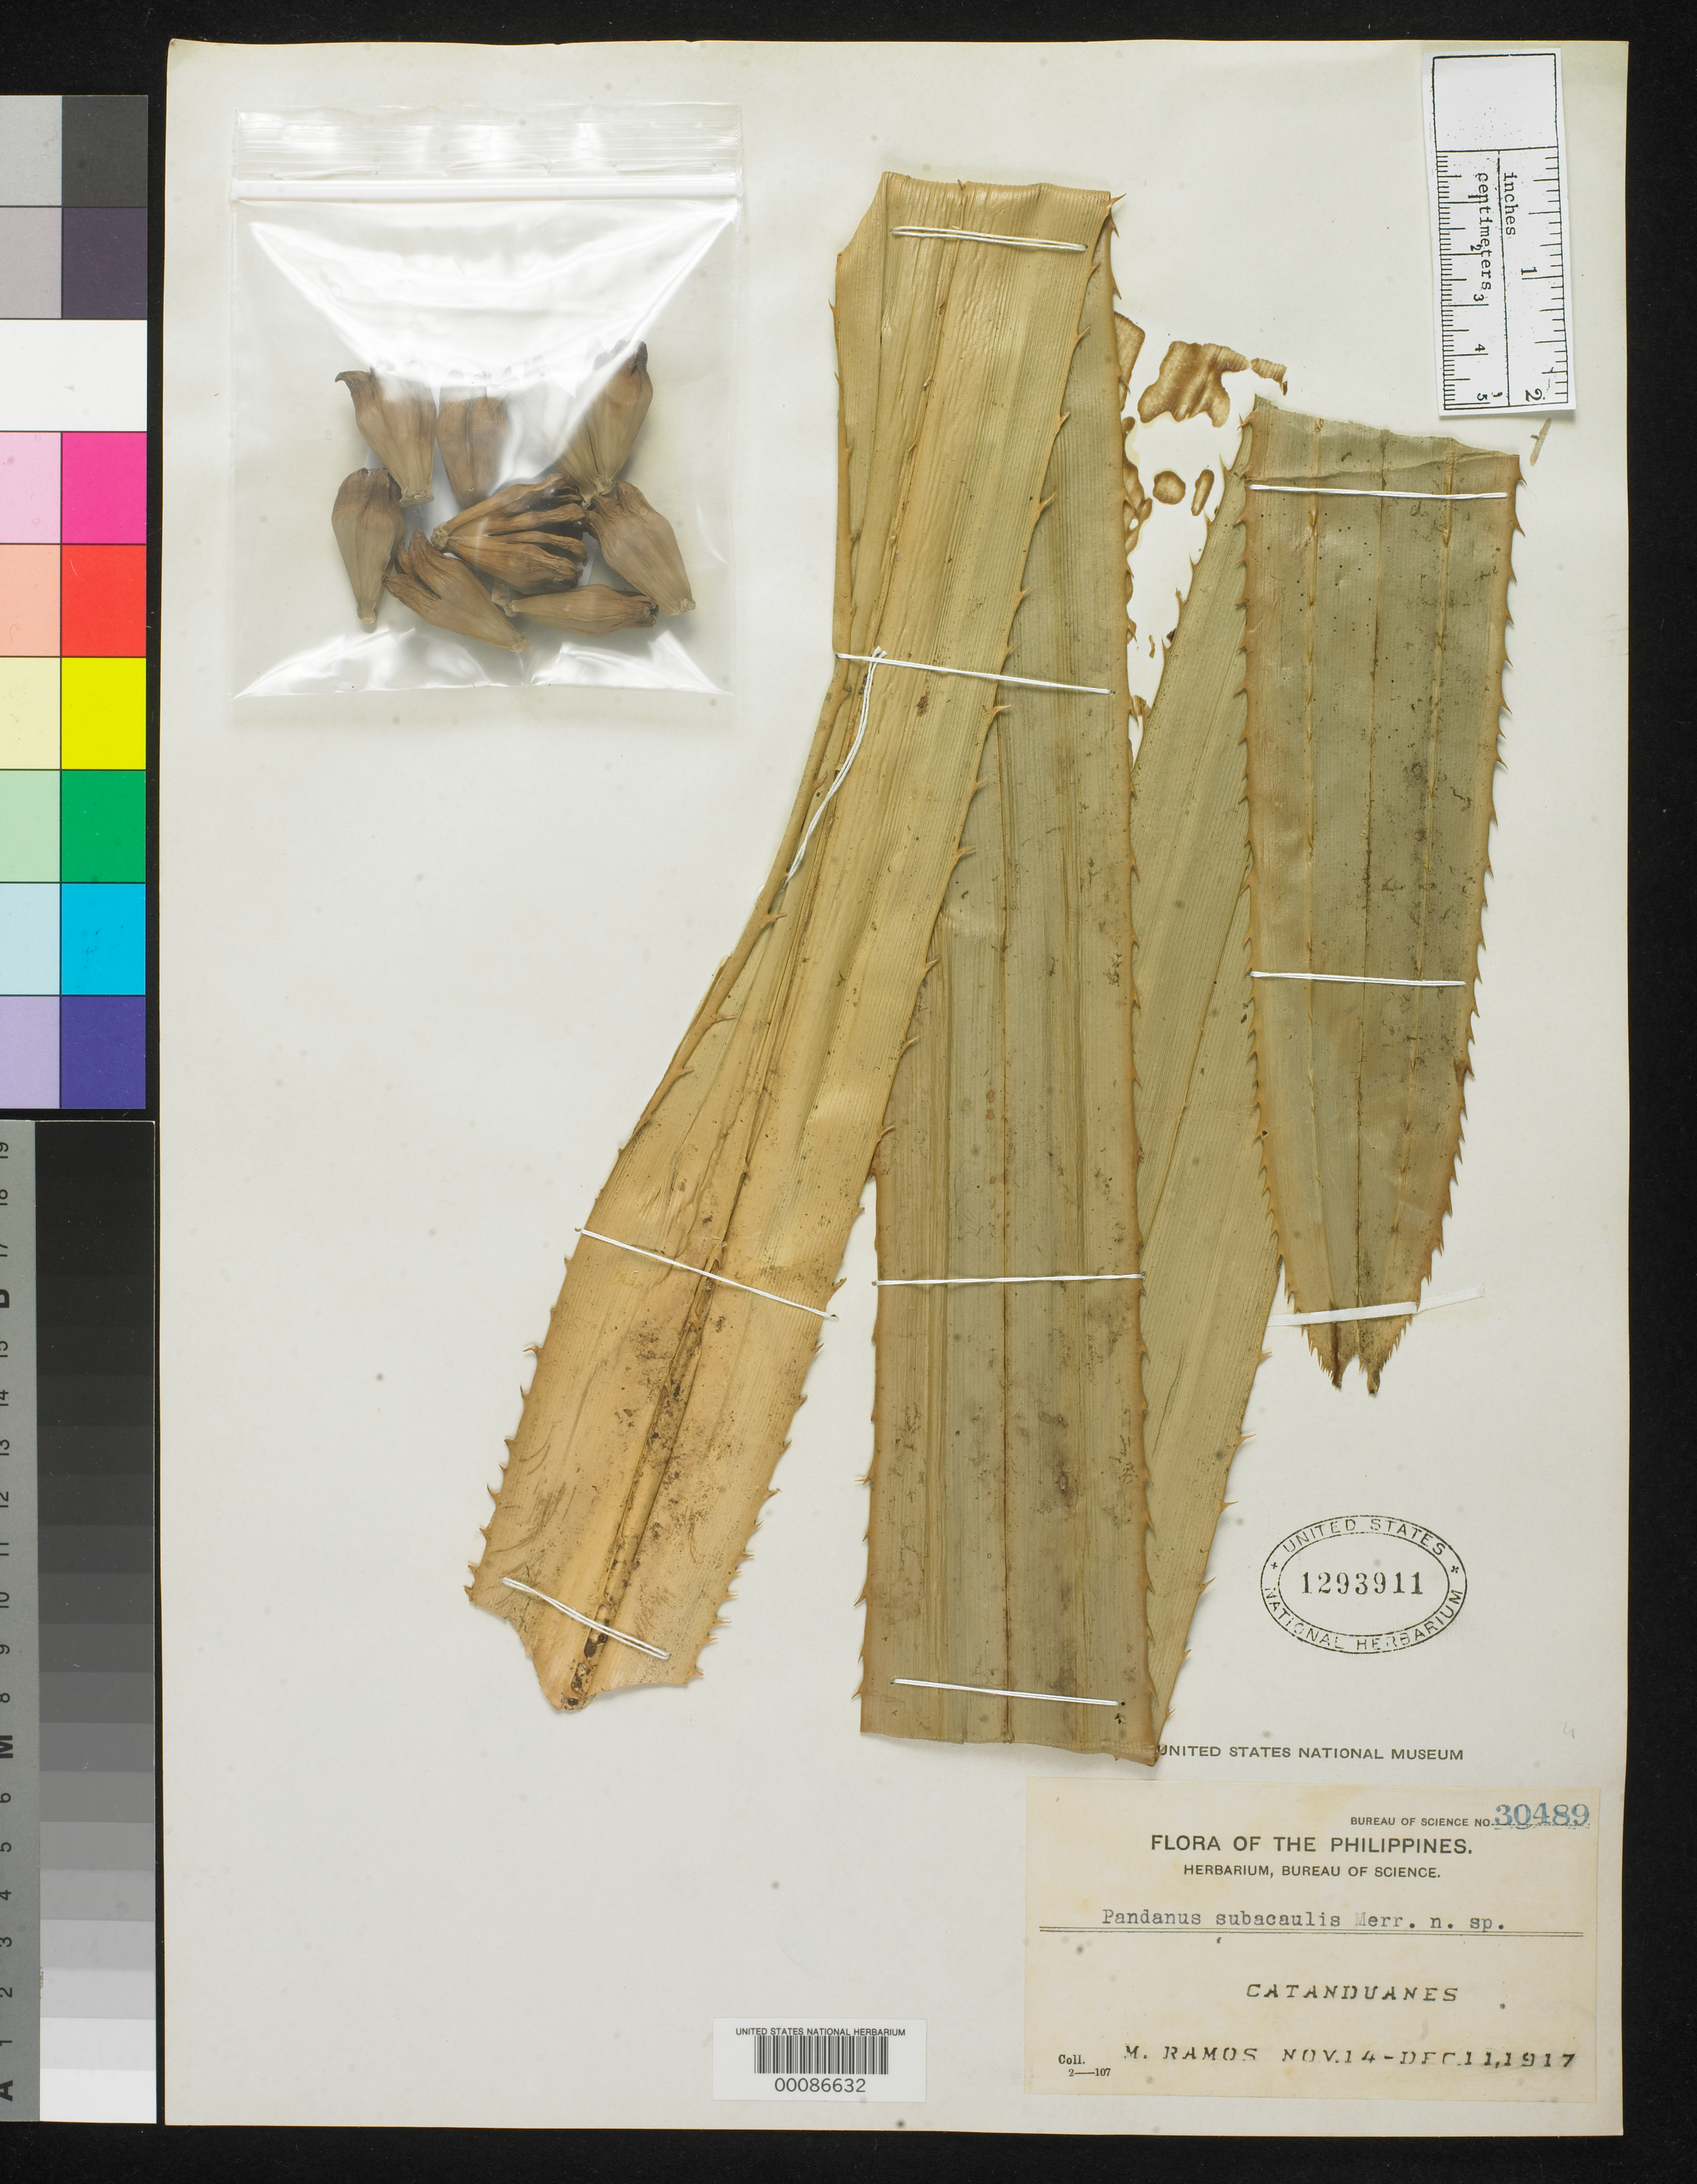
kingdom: Plantae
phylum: Tracheophyta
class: Liliopsida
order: Pandanales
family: Pandanaceae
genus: Pandanus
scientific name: Pandanus subacaulis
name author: Merr.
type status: Isotype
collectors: M. Ramos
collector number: Bur. Sci. 30489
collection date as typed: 14 Nov 1917 to 11 Dec 1917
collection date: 1917-11-14/1917-12-11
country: Philippines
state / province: Bicol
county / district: Catanduanes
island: Catanduanes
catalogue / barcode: US 1293911